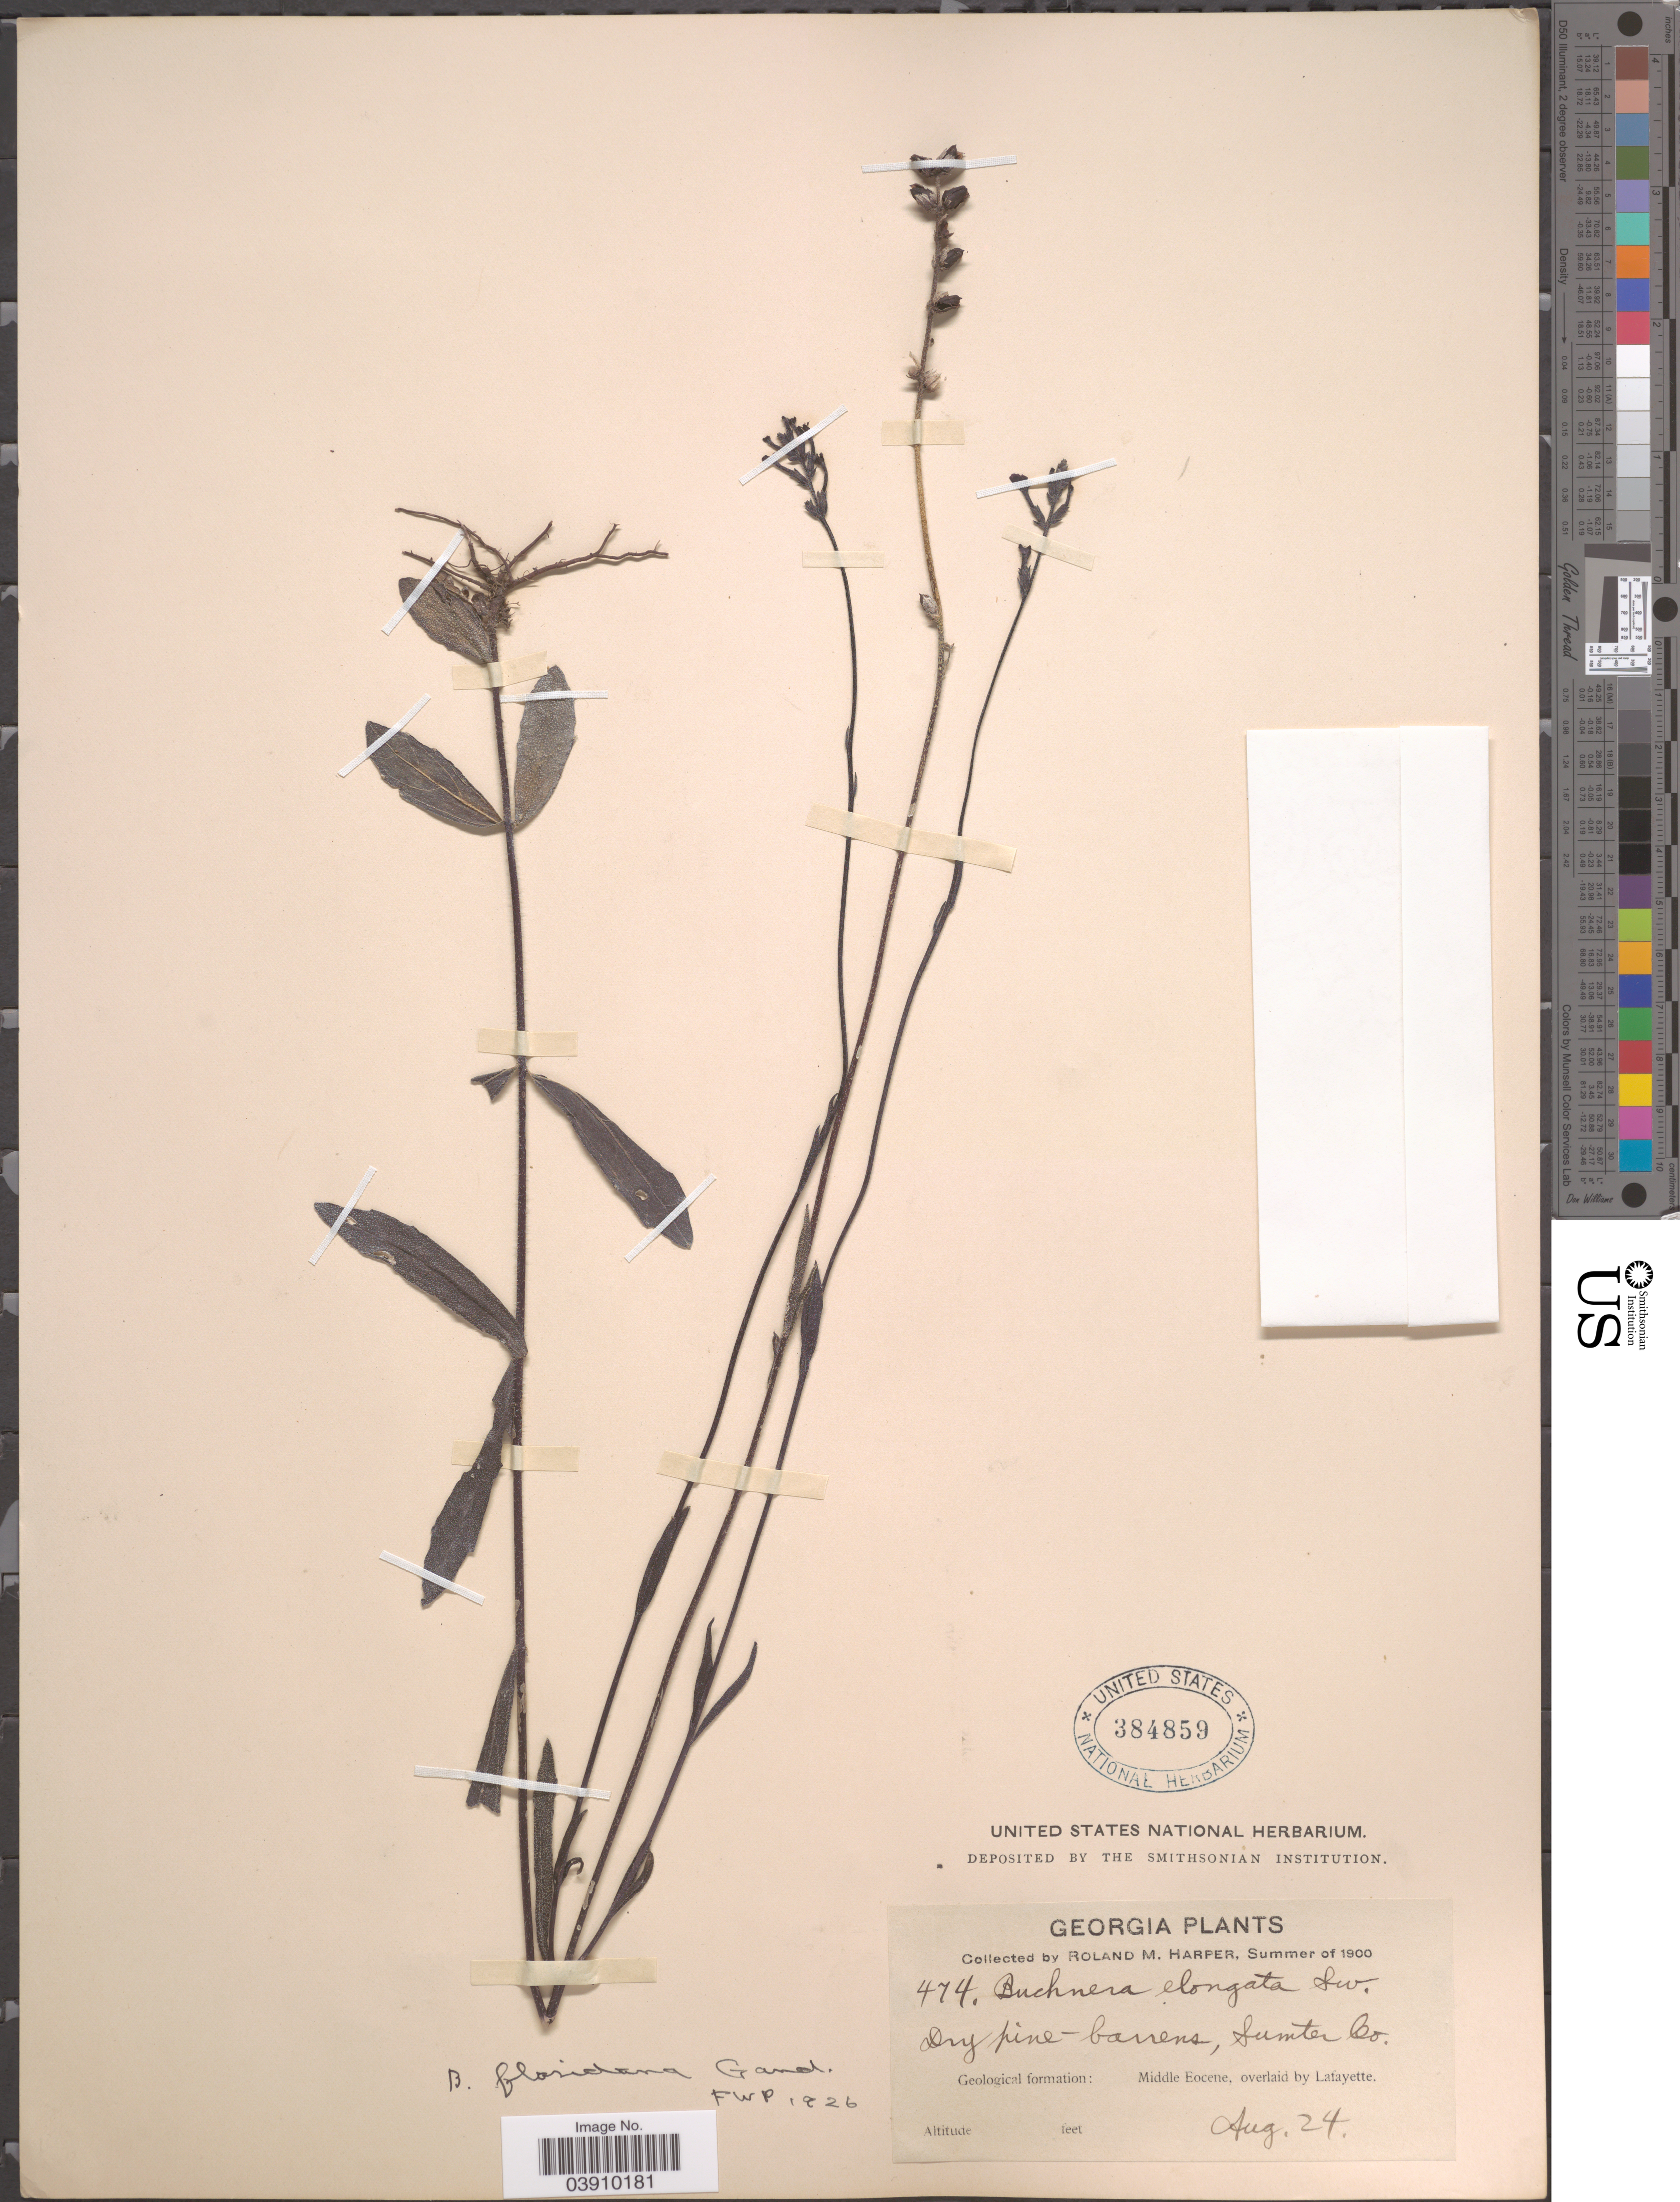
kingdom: Plantae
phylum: Tracheophyta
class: Magnoliopsida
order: Lamiales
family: Orobanchaceae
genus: Buchnera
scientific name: Buchnera floridana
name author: Gand.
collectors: R. M. Harper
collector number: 474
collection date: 1900-08-24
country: United States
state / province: Georgia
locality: Sumter Co. Geological formation: Middle Eocene, overlaid by Lafayette.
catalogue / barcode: US 384859